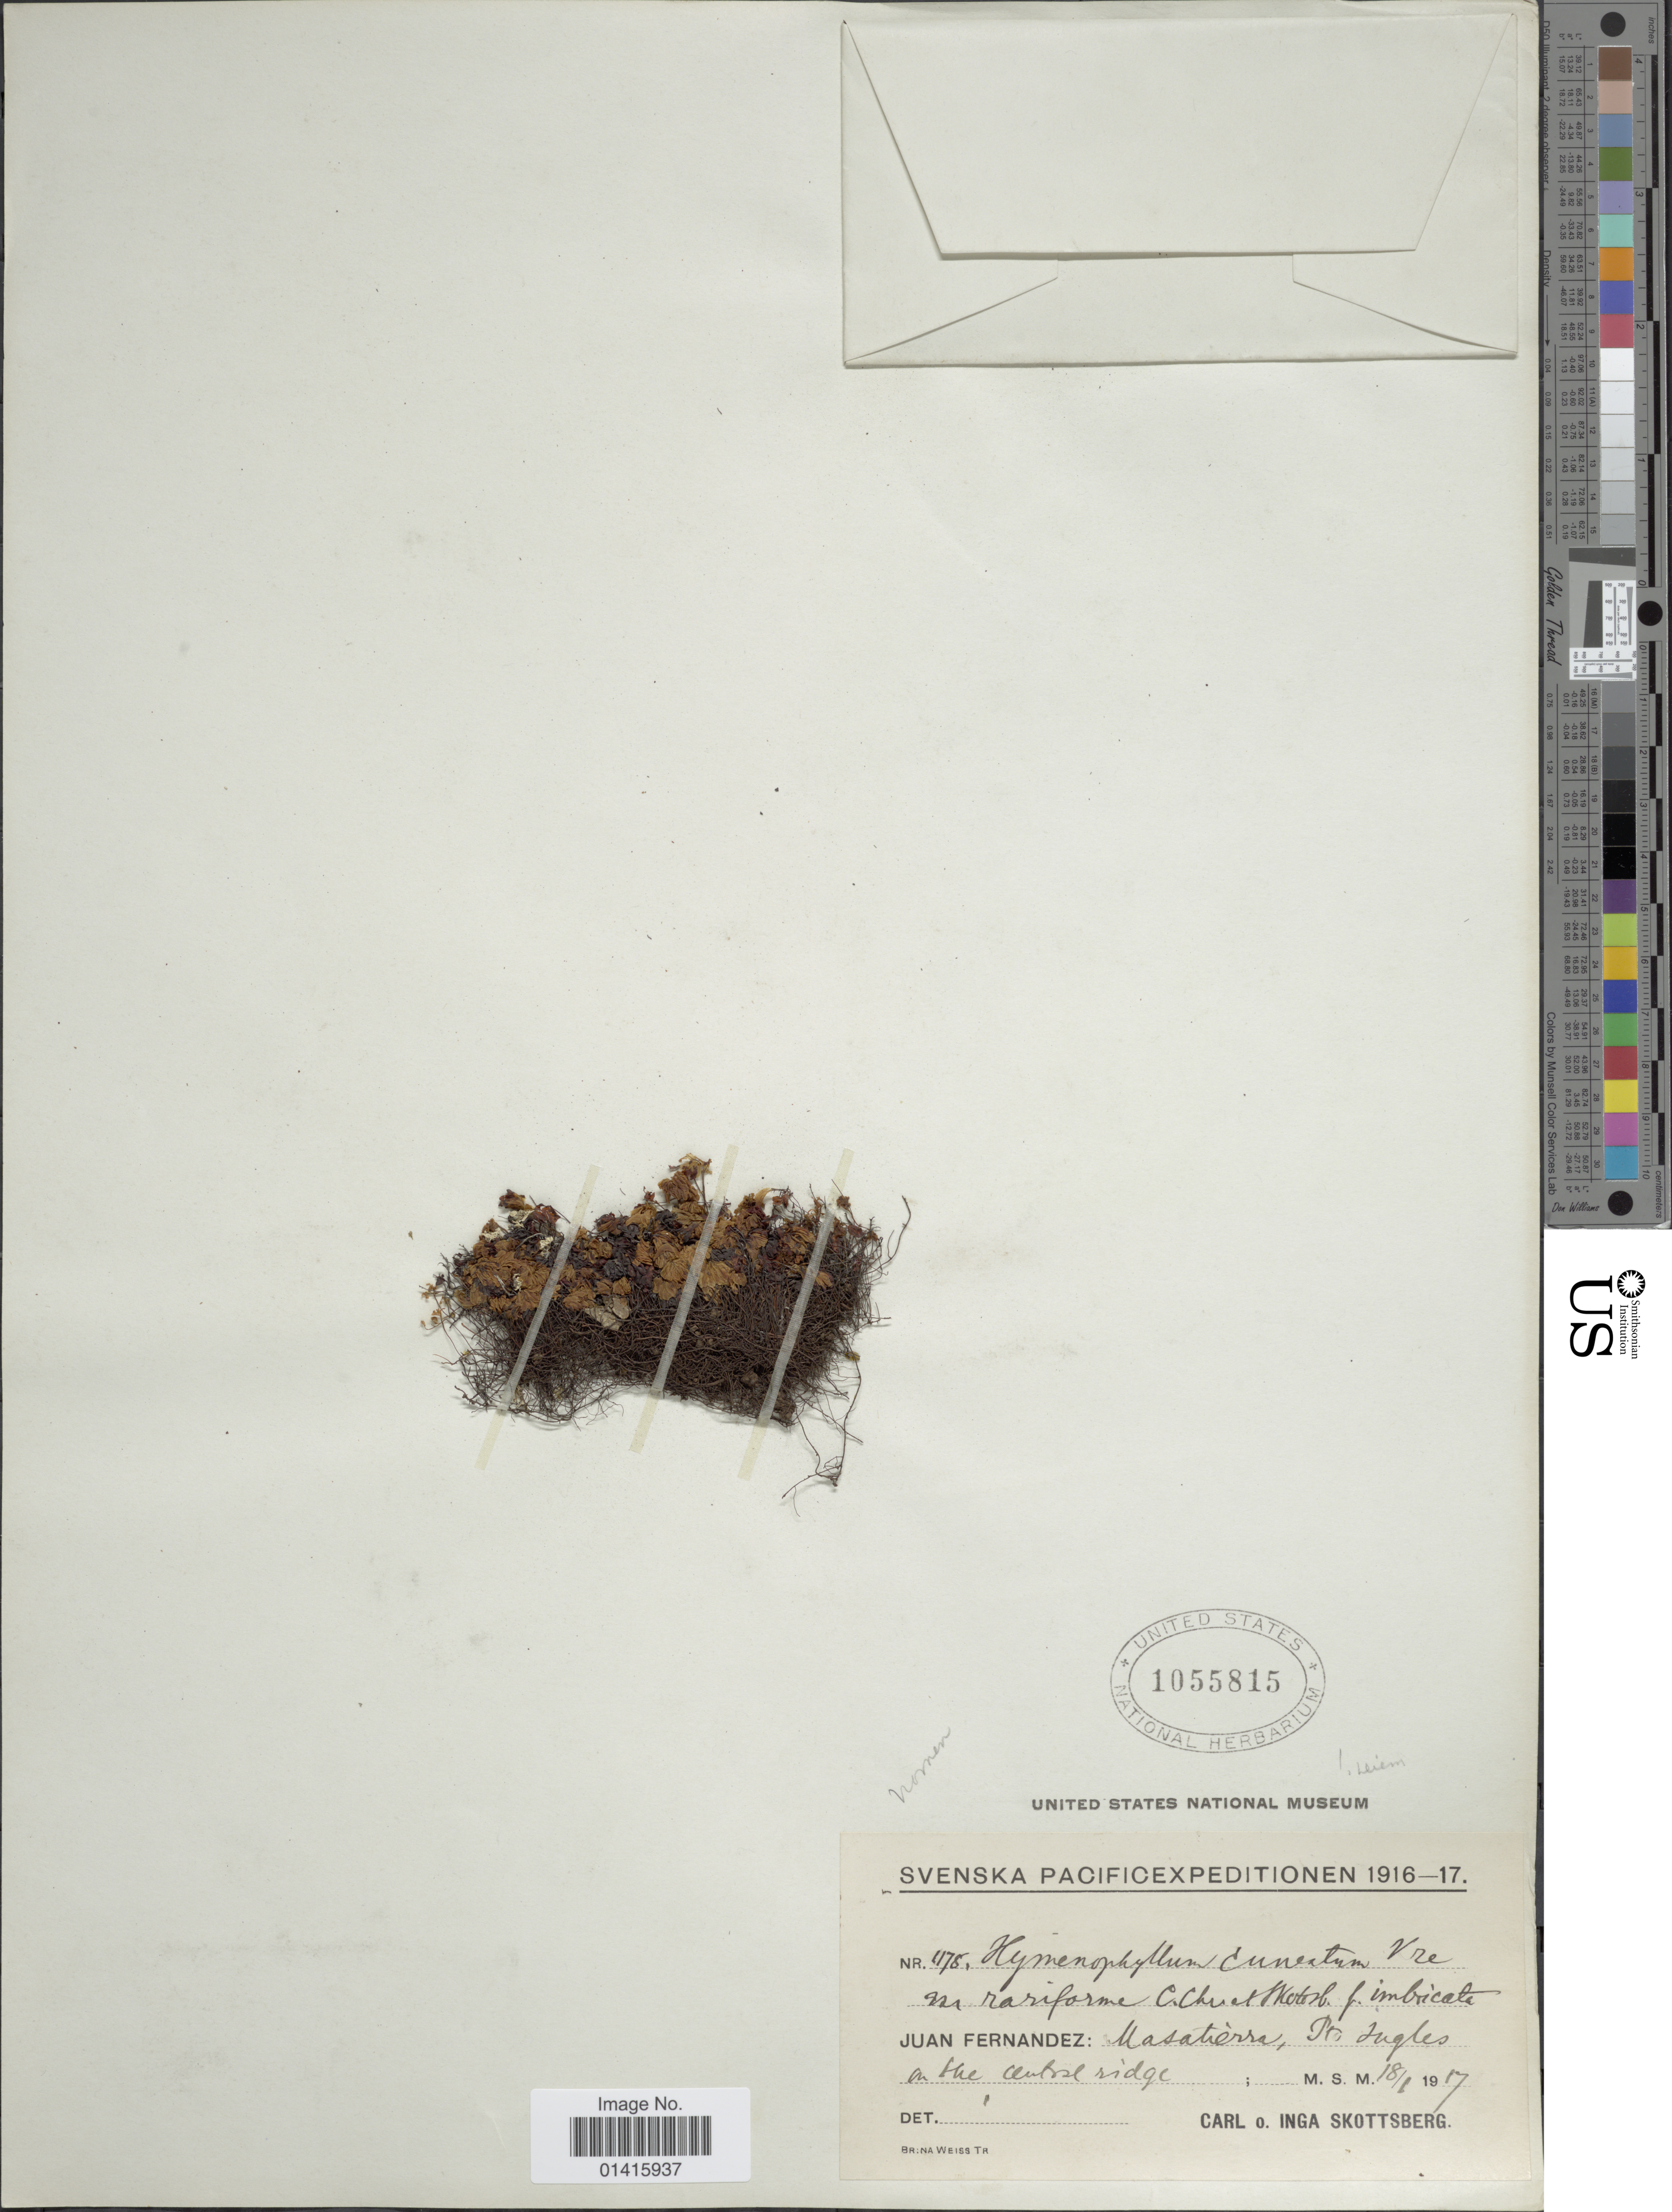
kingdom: Plantae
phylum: Tracheophyta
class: Polypodiopsida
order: Hymenophyllales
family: Hymenophyllaceae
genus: Hymenophyllum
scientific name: Hymenophyllum cuneatum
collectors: C. Skottsberg & I. Skottsberg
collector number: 475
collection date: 1917-01-18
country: Chile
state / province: Valparaíso (V)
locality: Juan Fernandez: Masatierra, Pr. Ingles on the central ridge.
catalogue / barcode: US 1055815